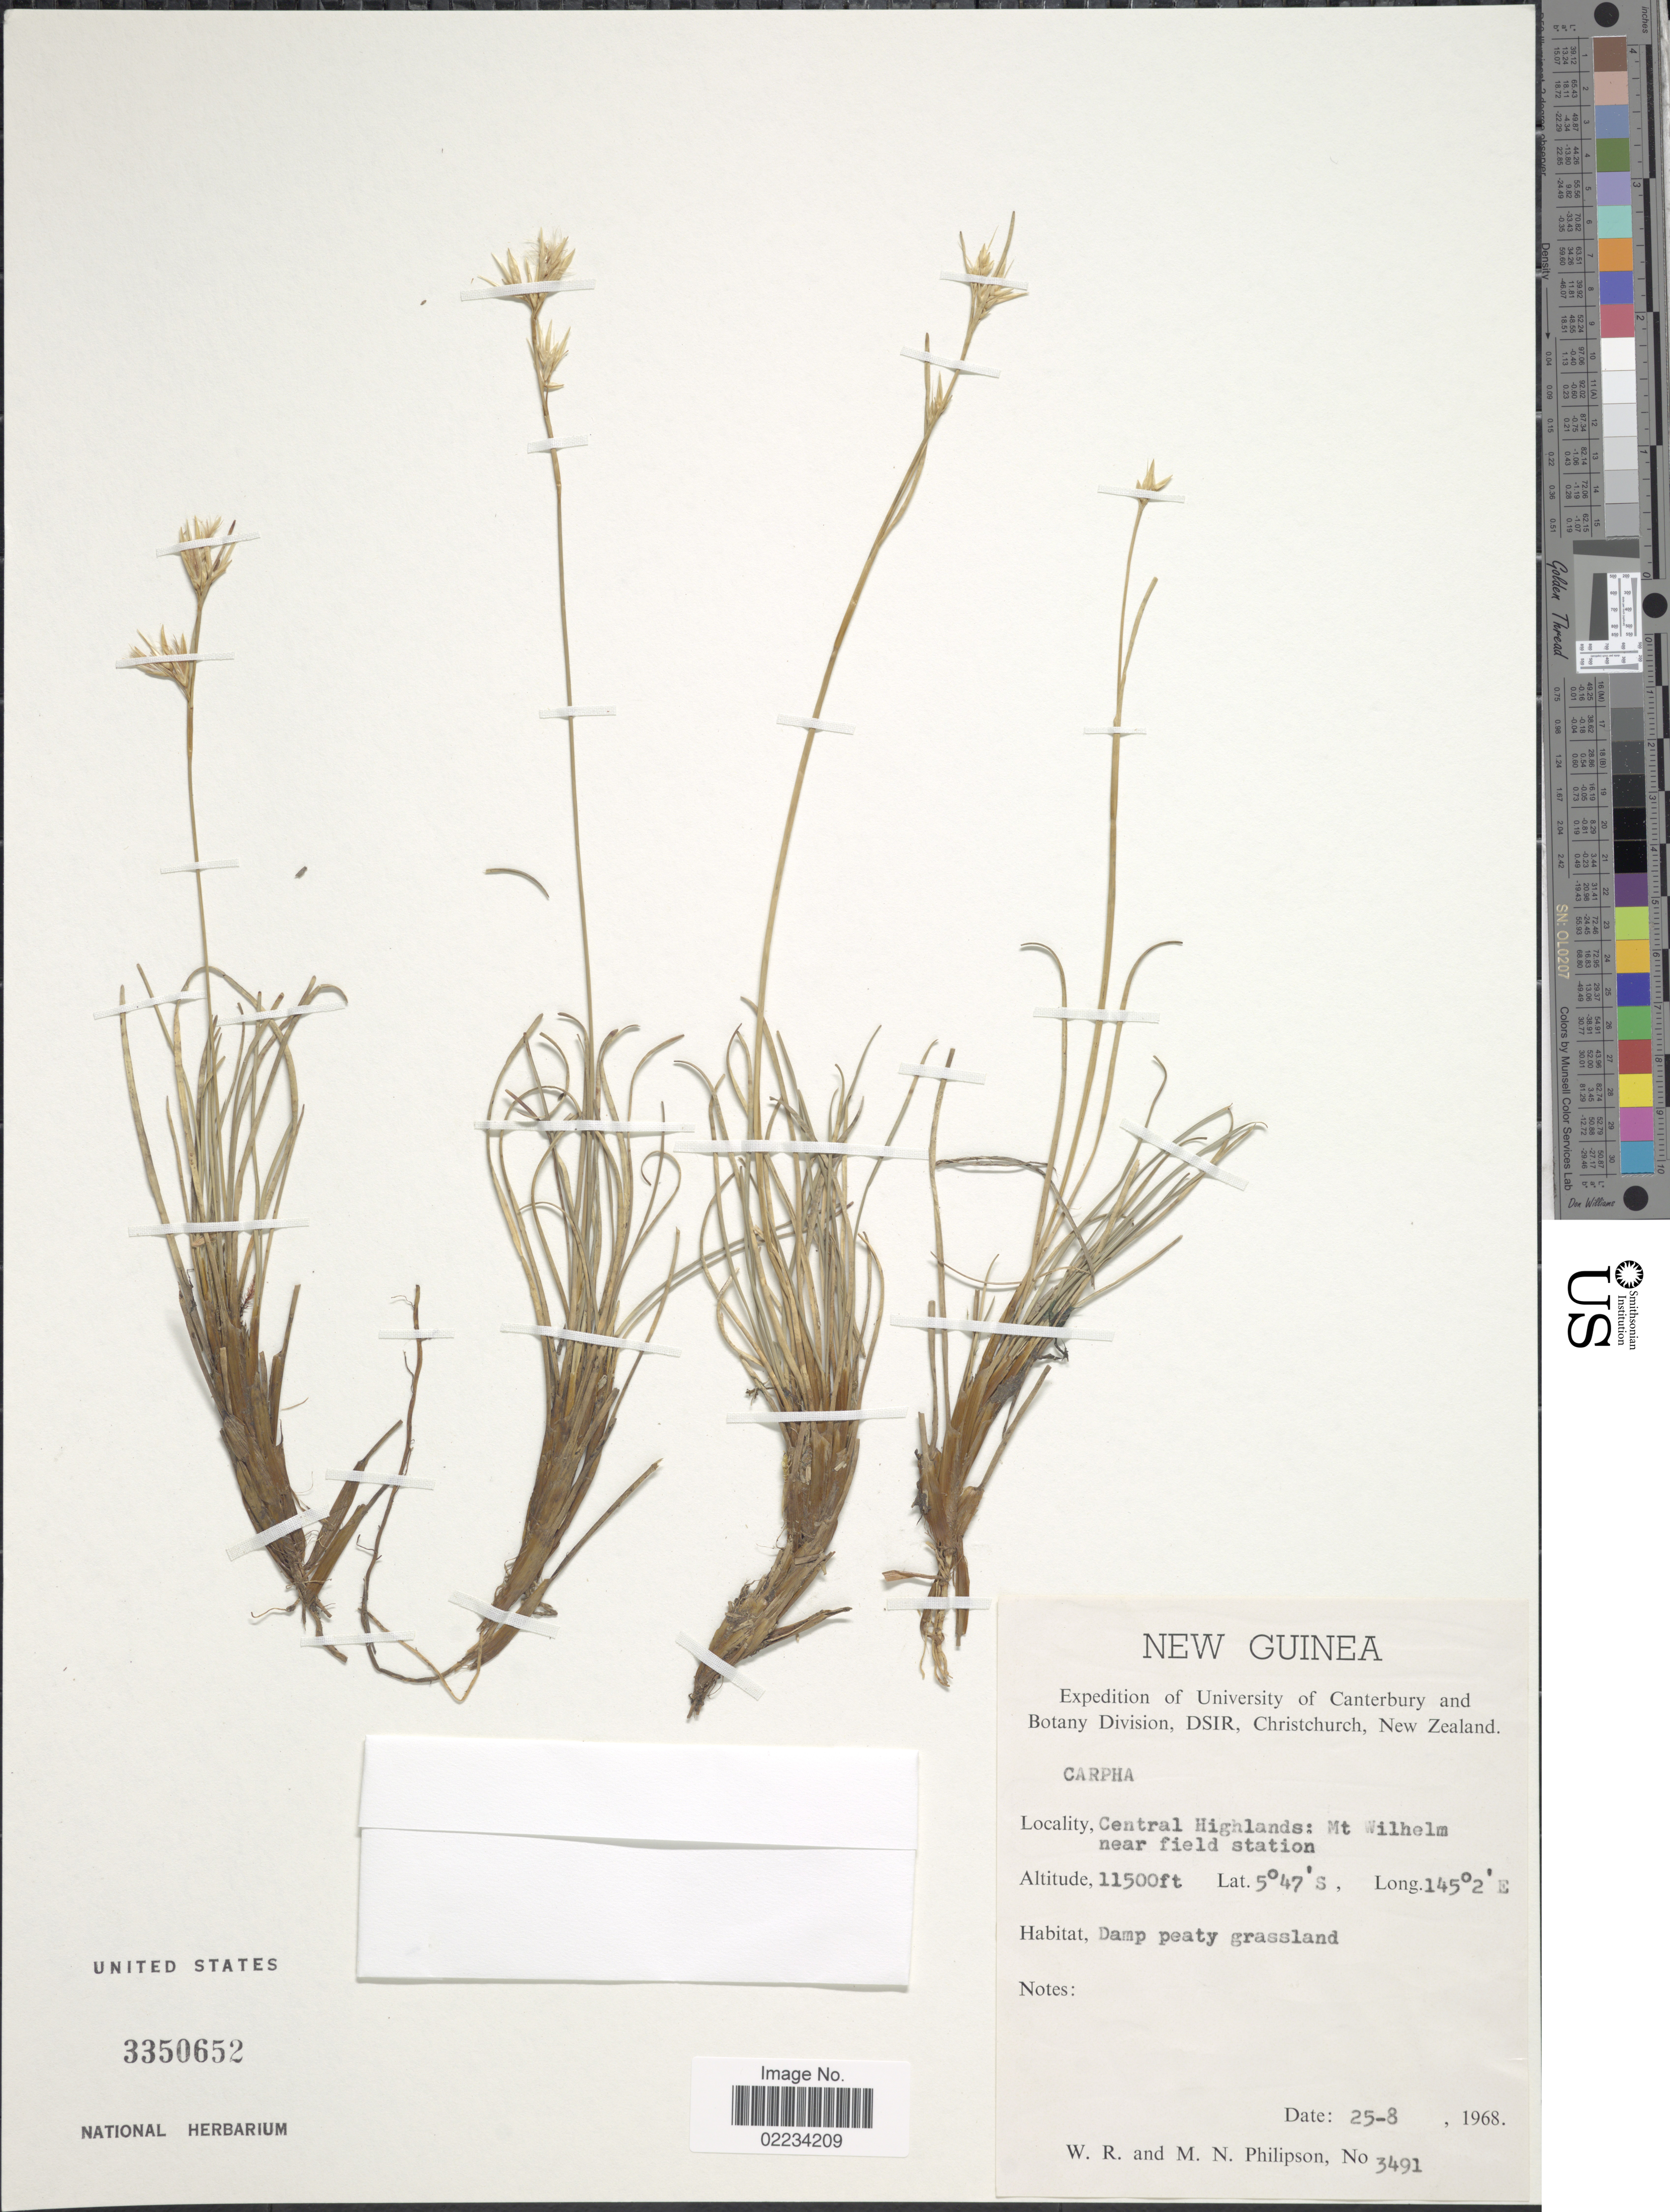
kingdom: Plantae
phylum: Tracheophyta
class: Liliopsida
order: Poales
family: Cyperaceae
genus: Carpha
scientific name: Carpha alpina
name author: R. Br.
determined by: Strong, Mark T., (BOT), Smithsonian Institution - National Museum of Natural History (UNITED STATES)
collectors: W. R. Philipson & M. Philipson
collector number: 3491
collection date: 1968-08-25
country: Papua New Guinea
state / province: Central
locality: New Guinea, Central Highlands: Mt. Wilhelm near field station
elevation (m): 3505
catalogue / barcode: US 3350652